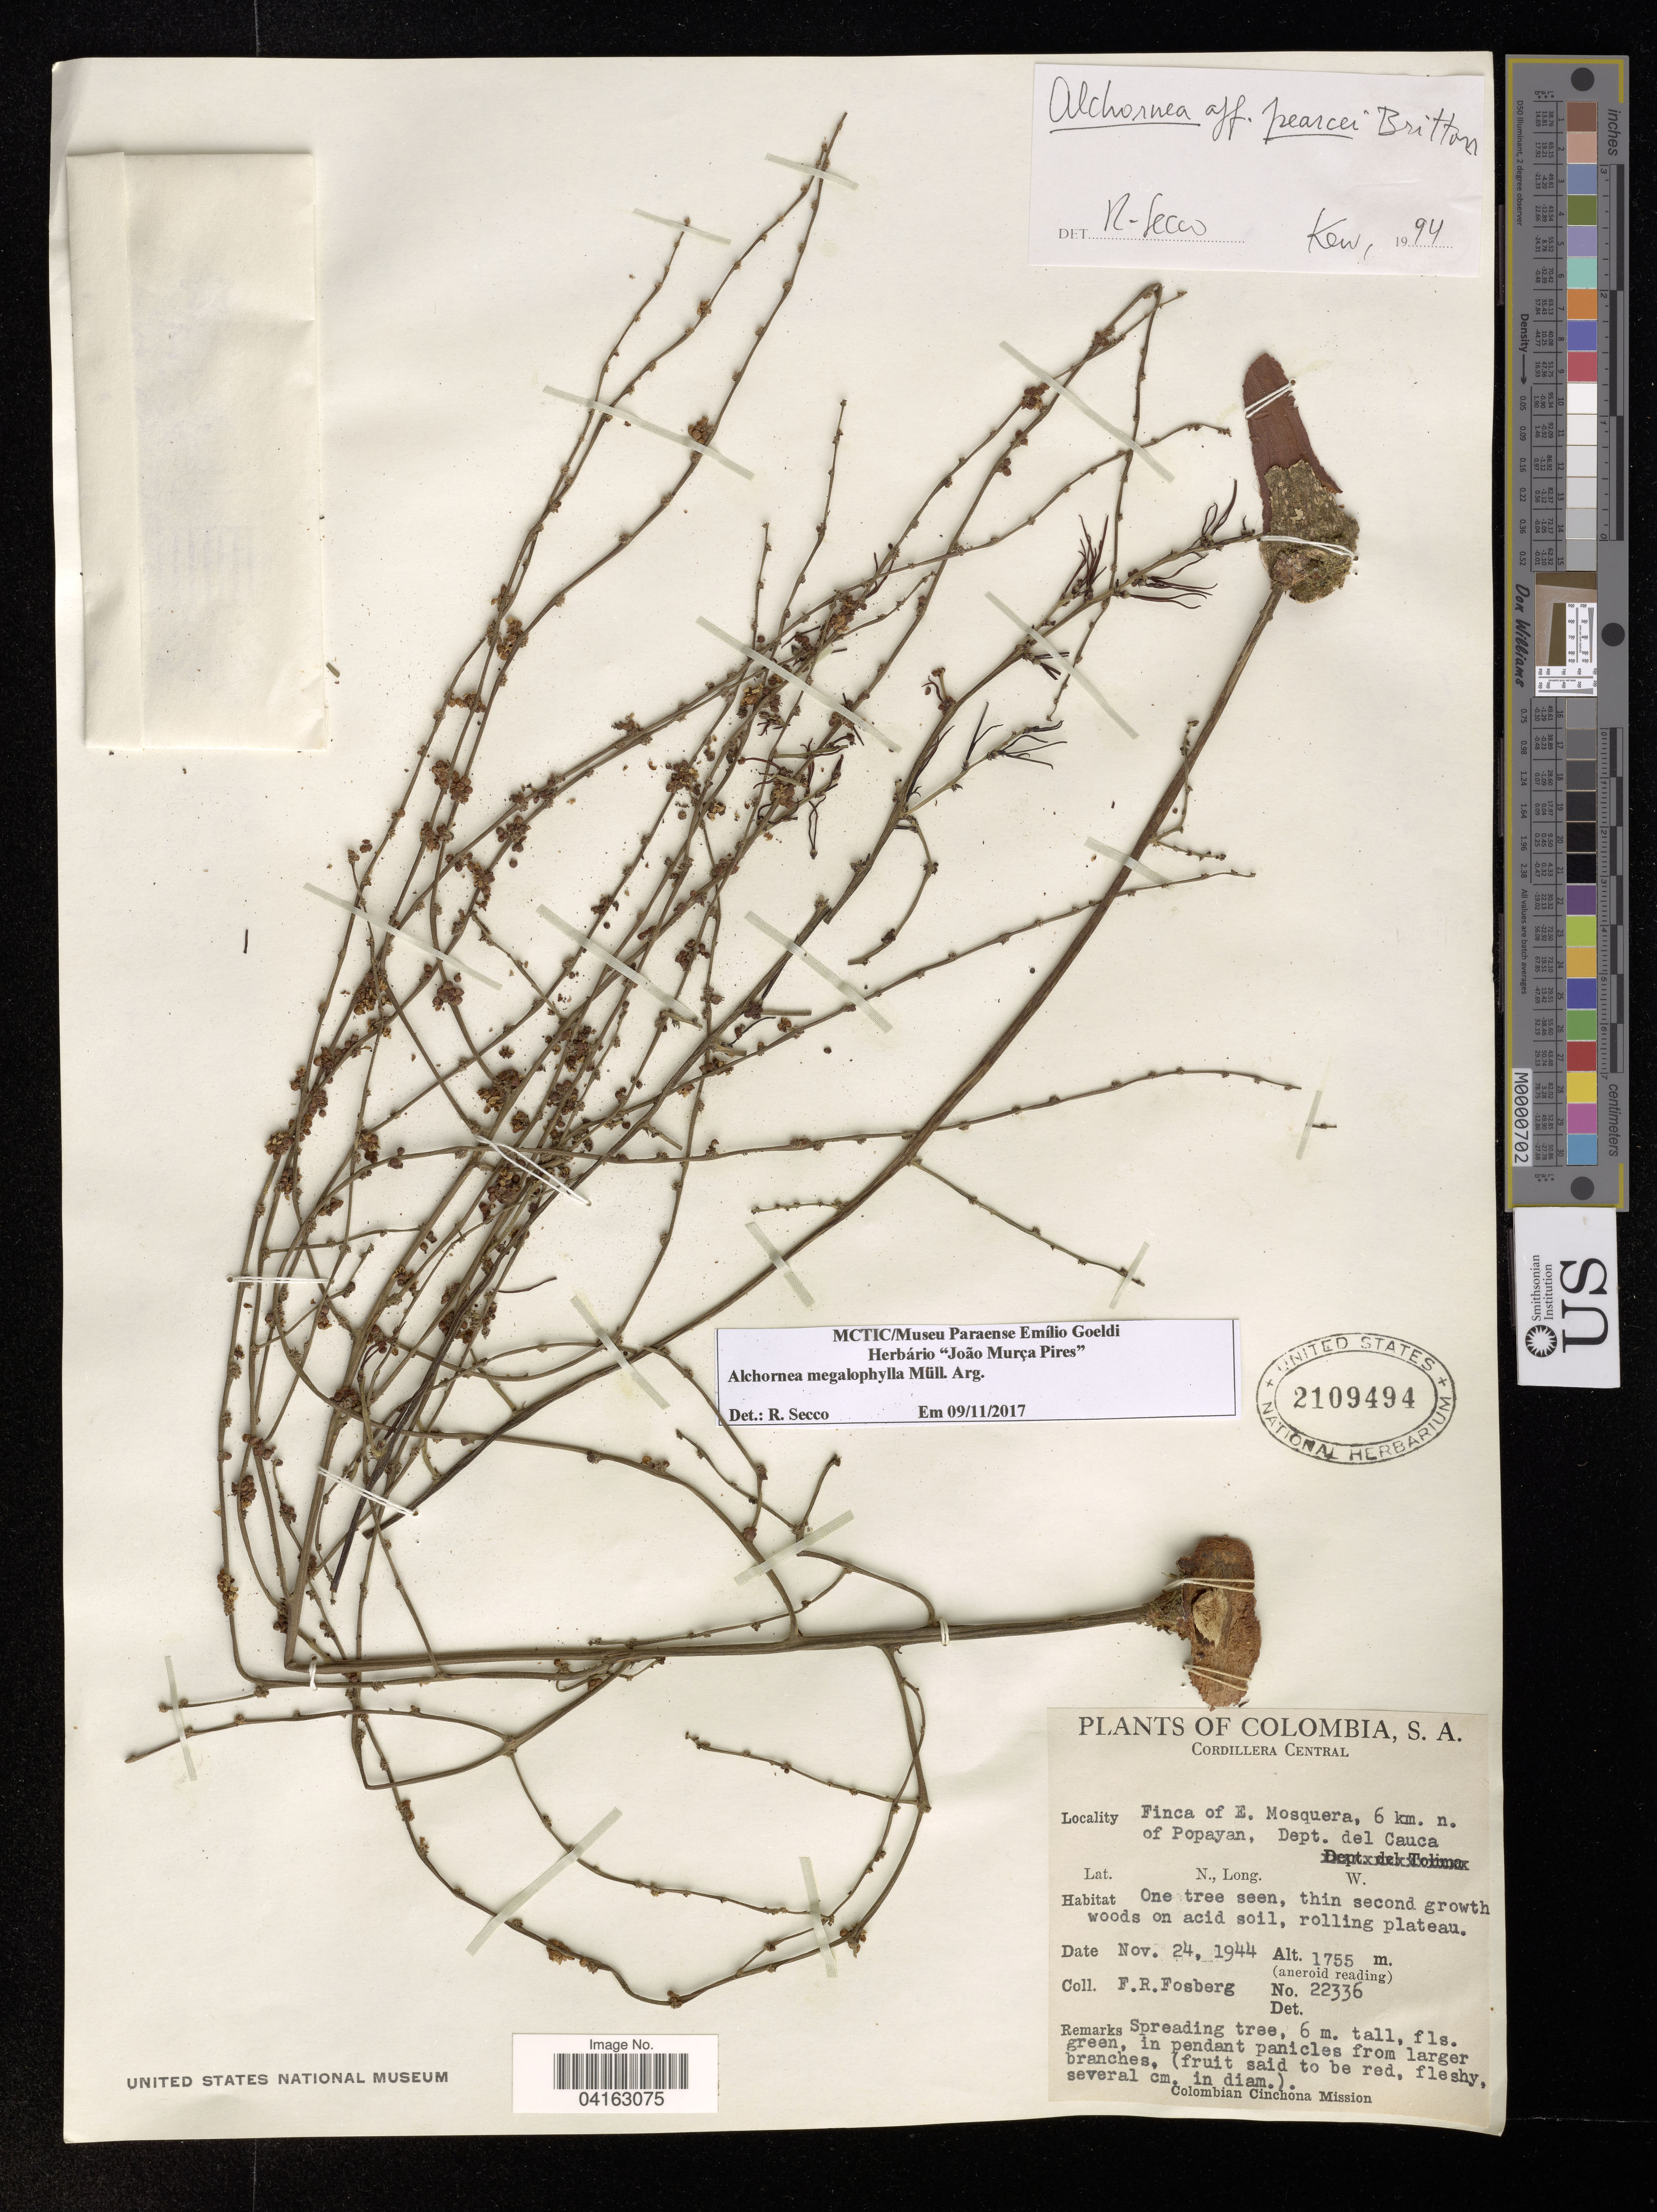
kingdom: Plantae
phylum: Tracheophyta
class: Magnoliopsida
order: Malpighiales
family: Euphorbiaceae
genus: Alchornea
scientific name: Alchornea megalophylla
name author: Müll. Arg.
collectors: F. R. Fosberg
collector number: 22336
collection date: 1944-11-24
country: Colombia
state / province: Córdoba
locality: Cordillera Central. Finca of E. Mosquera, 6 km. n. of Popayan, Dept. del Cauca.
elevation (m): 1755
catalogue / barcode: US 2109494